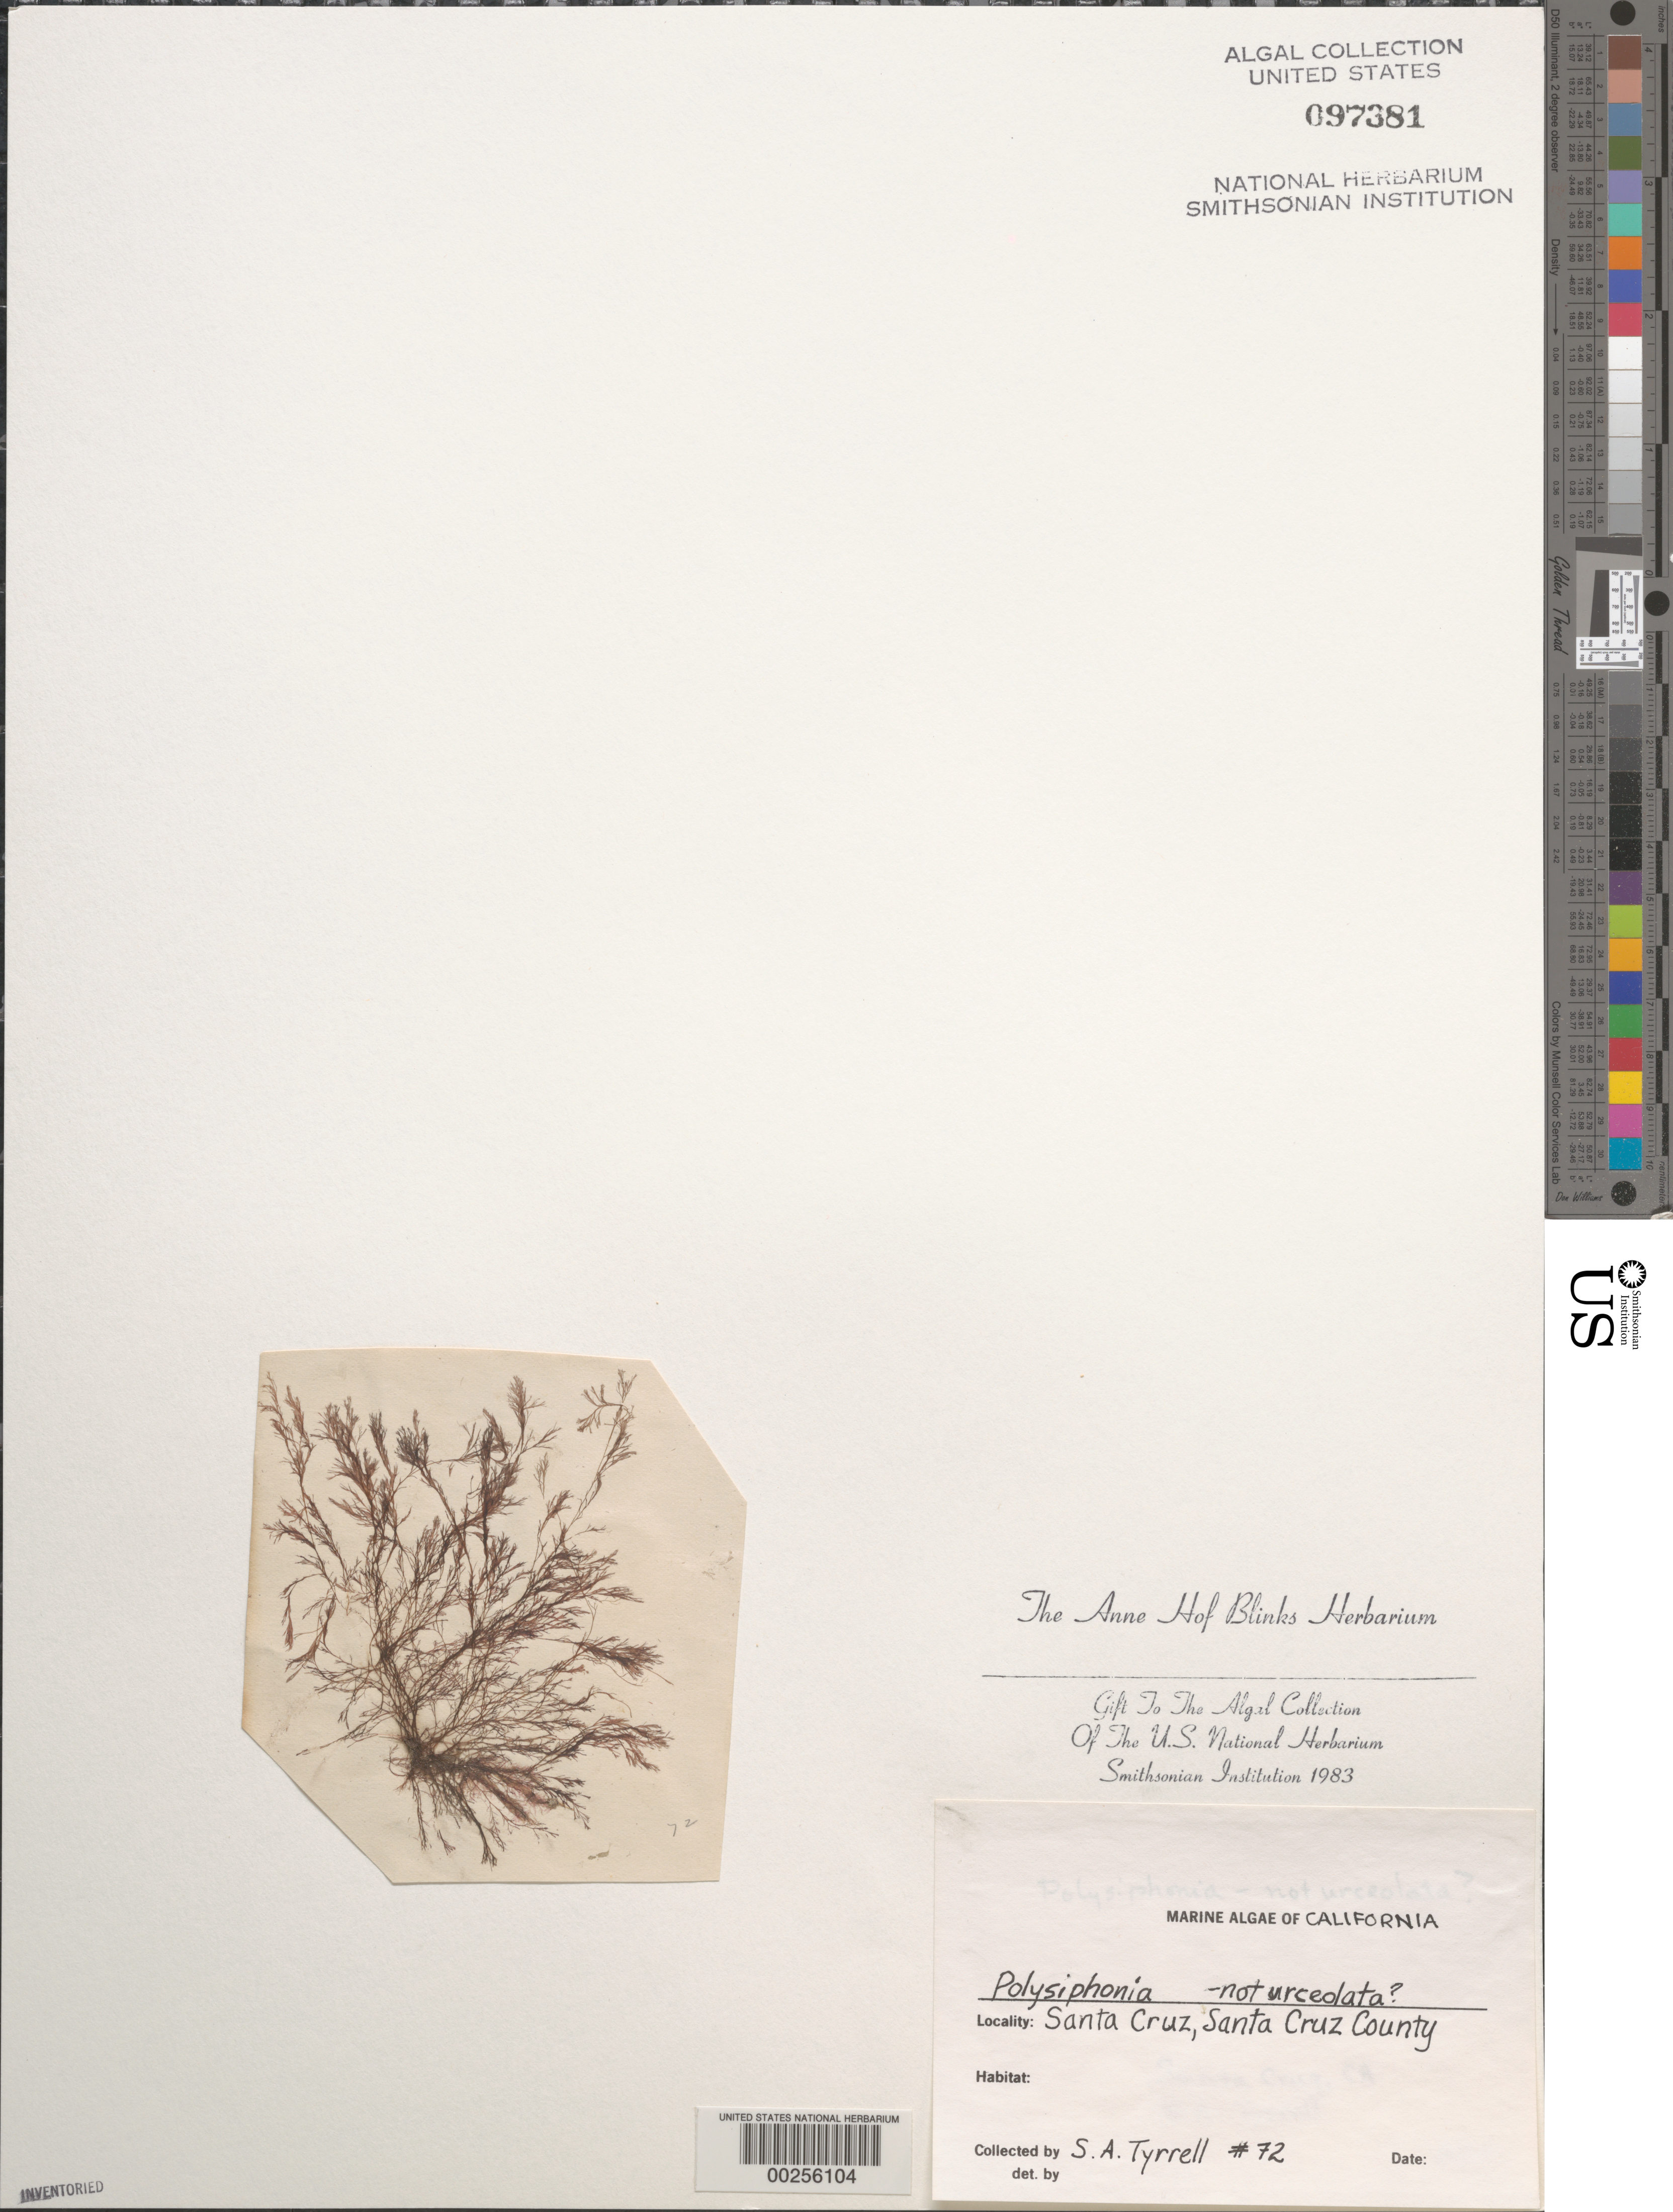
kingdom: Plantae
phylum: Rhodophyta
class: Florideophyceae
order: Ceramiales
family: Rhodomelaceae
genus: Polysiphonia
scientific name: Polysiphonia sp.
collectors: C. Tyrrell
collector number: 72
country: United States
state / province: California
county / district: Santa Cruz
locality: Santa Cruz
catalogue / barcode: US 97381